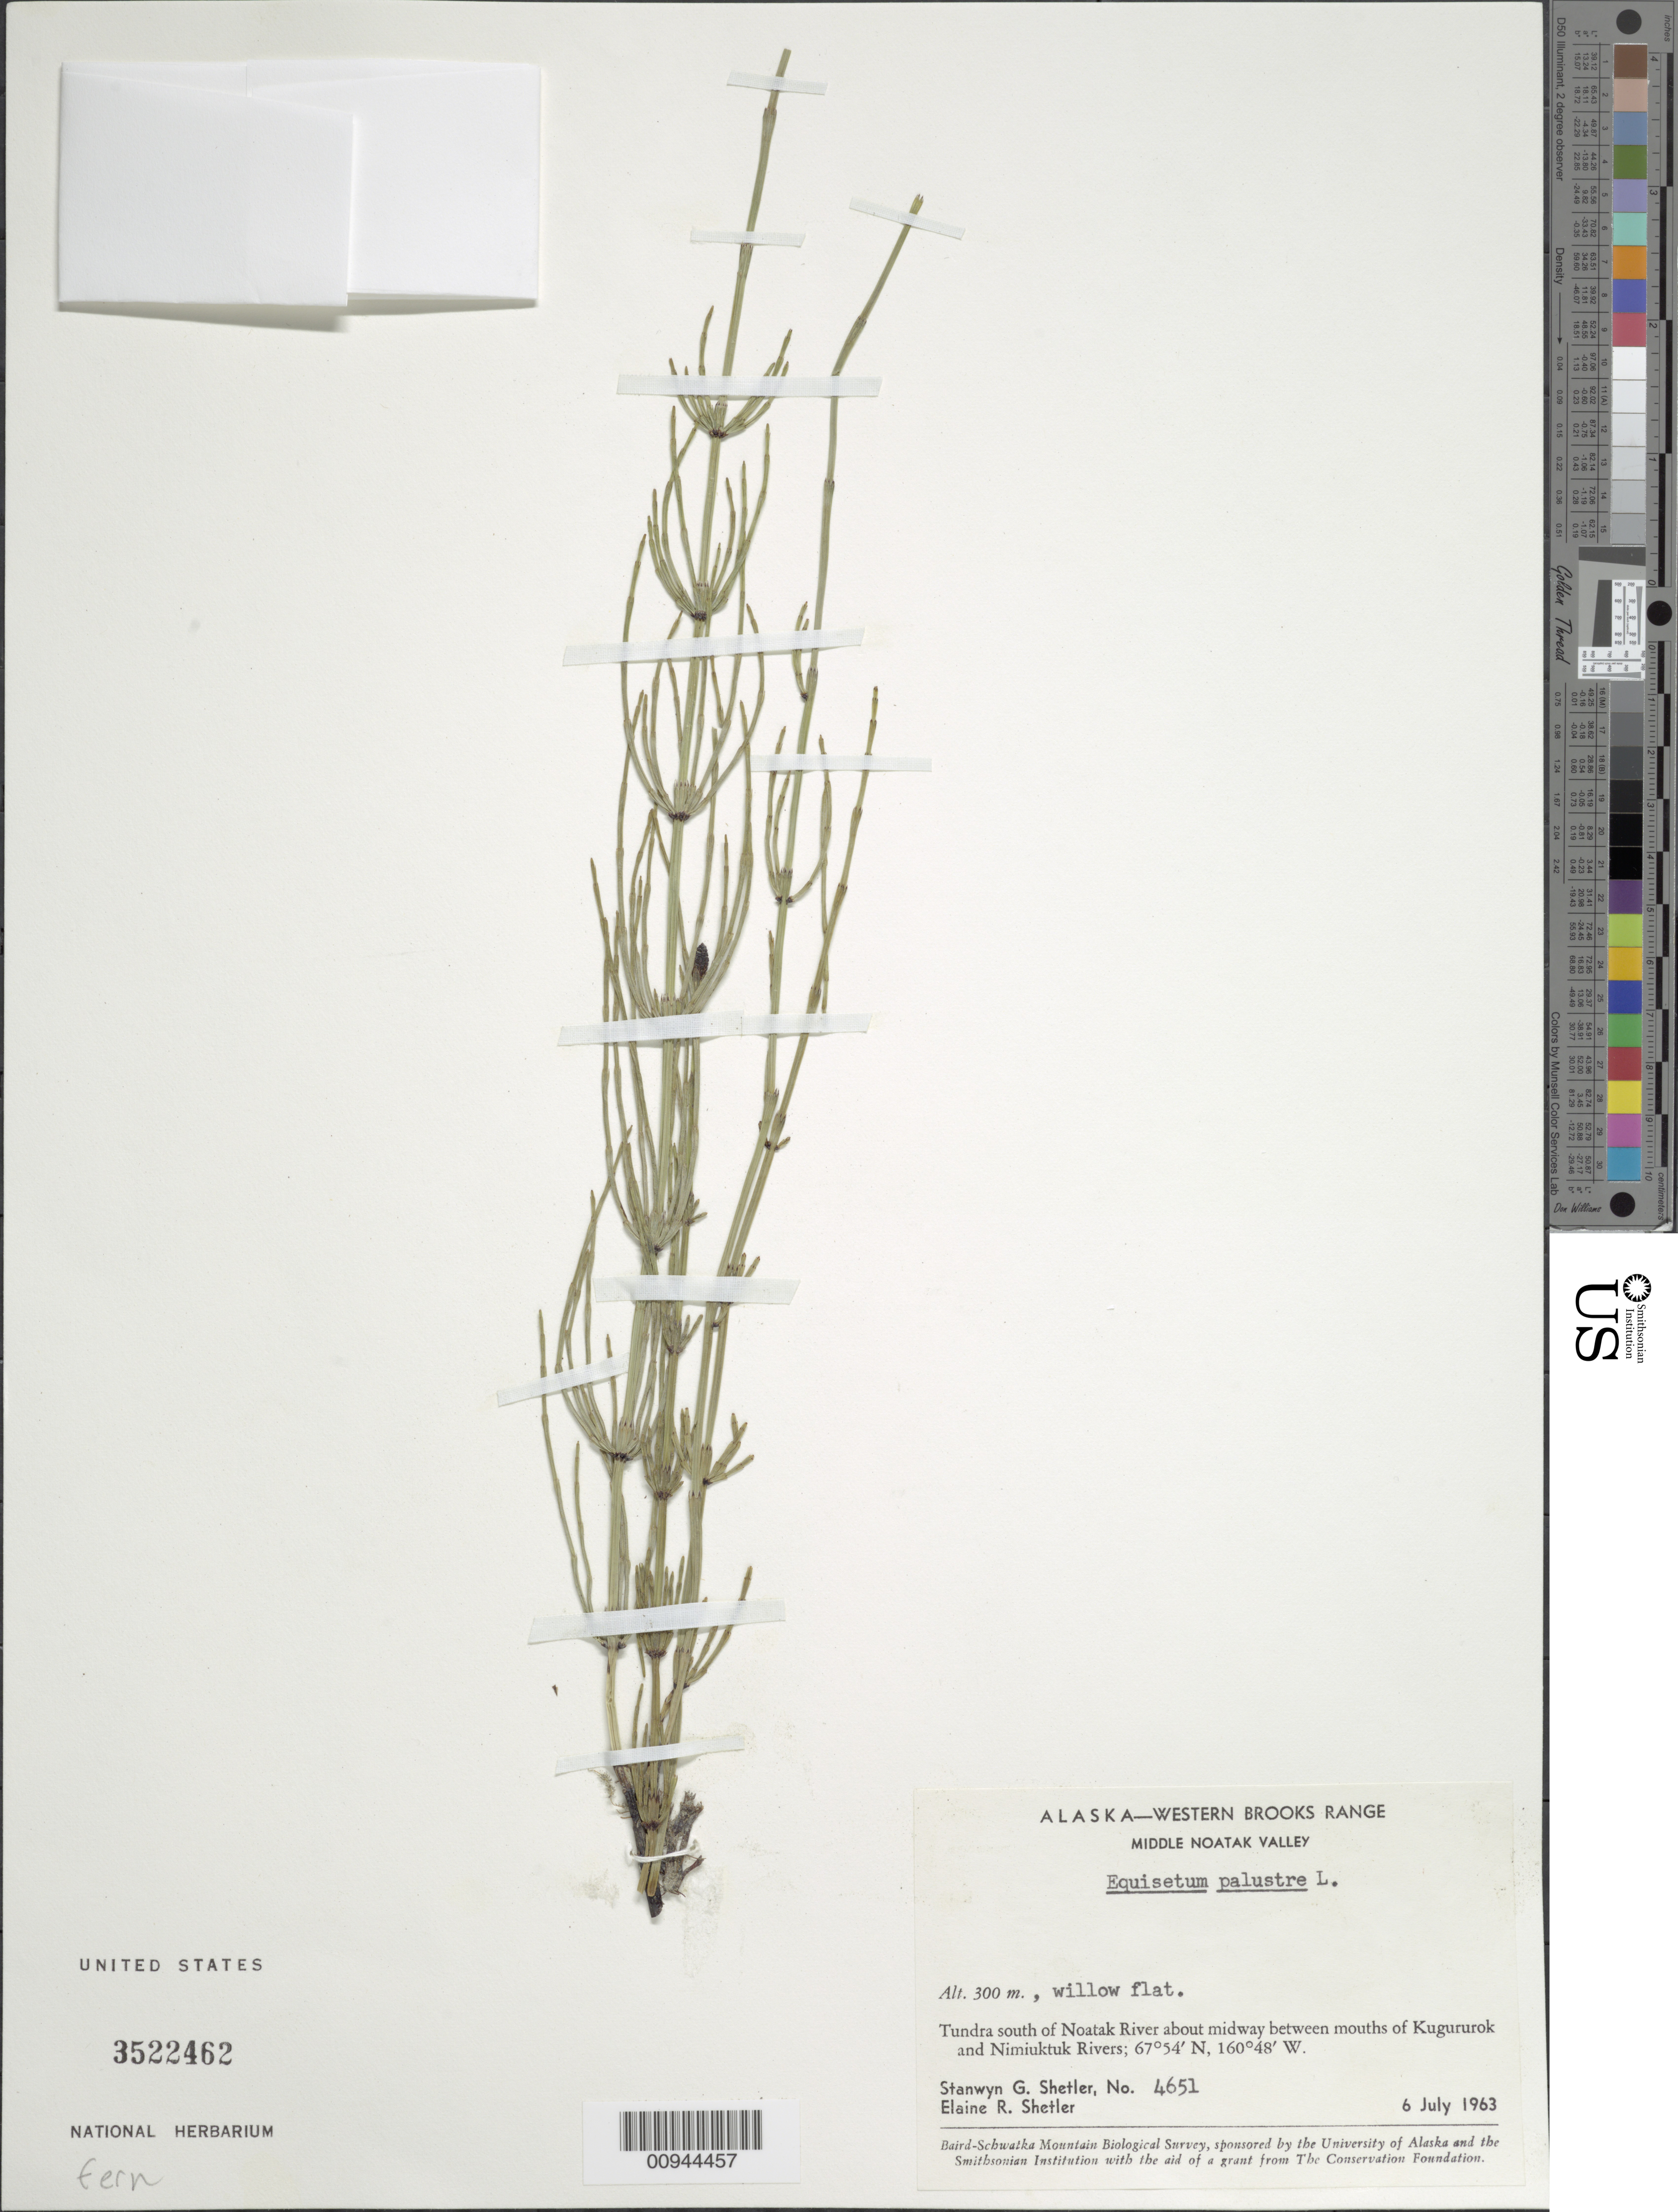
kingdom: Plantae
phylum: Tracheophyta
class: Polypodiopsida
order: Equisetales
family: Equisetaceae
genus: Equisetum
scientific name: Equisetum palustre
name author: L.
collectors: S. Shetler & E. R. Shetler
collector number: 4651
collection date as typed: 06 Jul 1963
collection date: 1963-07-06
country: United States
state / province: Alaska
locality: S of Noatak River about midway between mouths of Kugururok and Nimiuktuk Rivers. Western Brooks Range, Middle Noatak Valley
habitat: Tundra. Willow flat.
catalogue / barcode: US 3522462